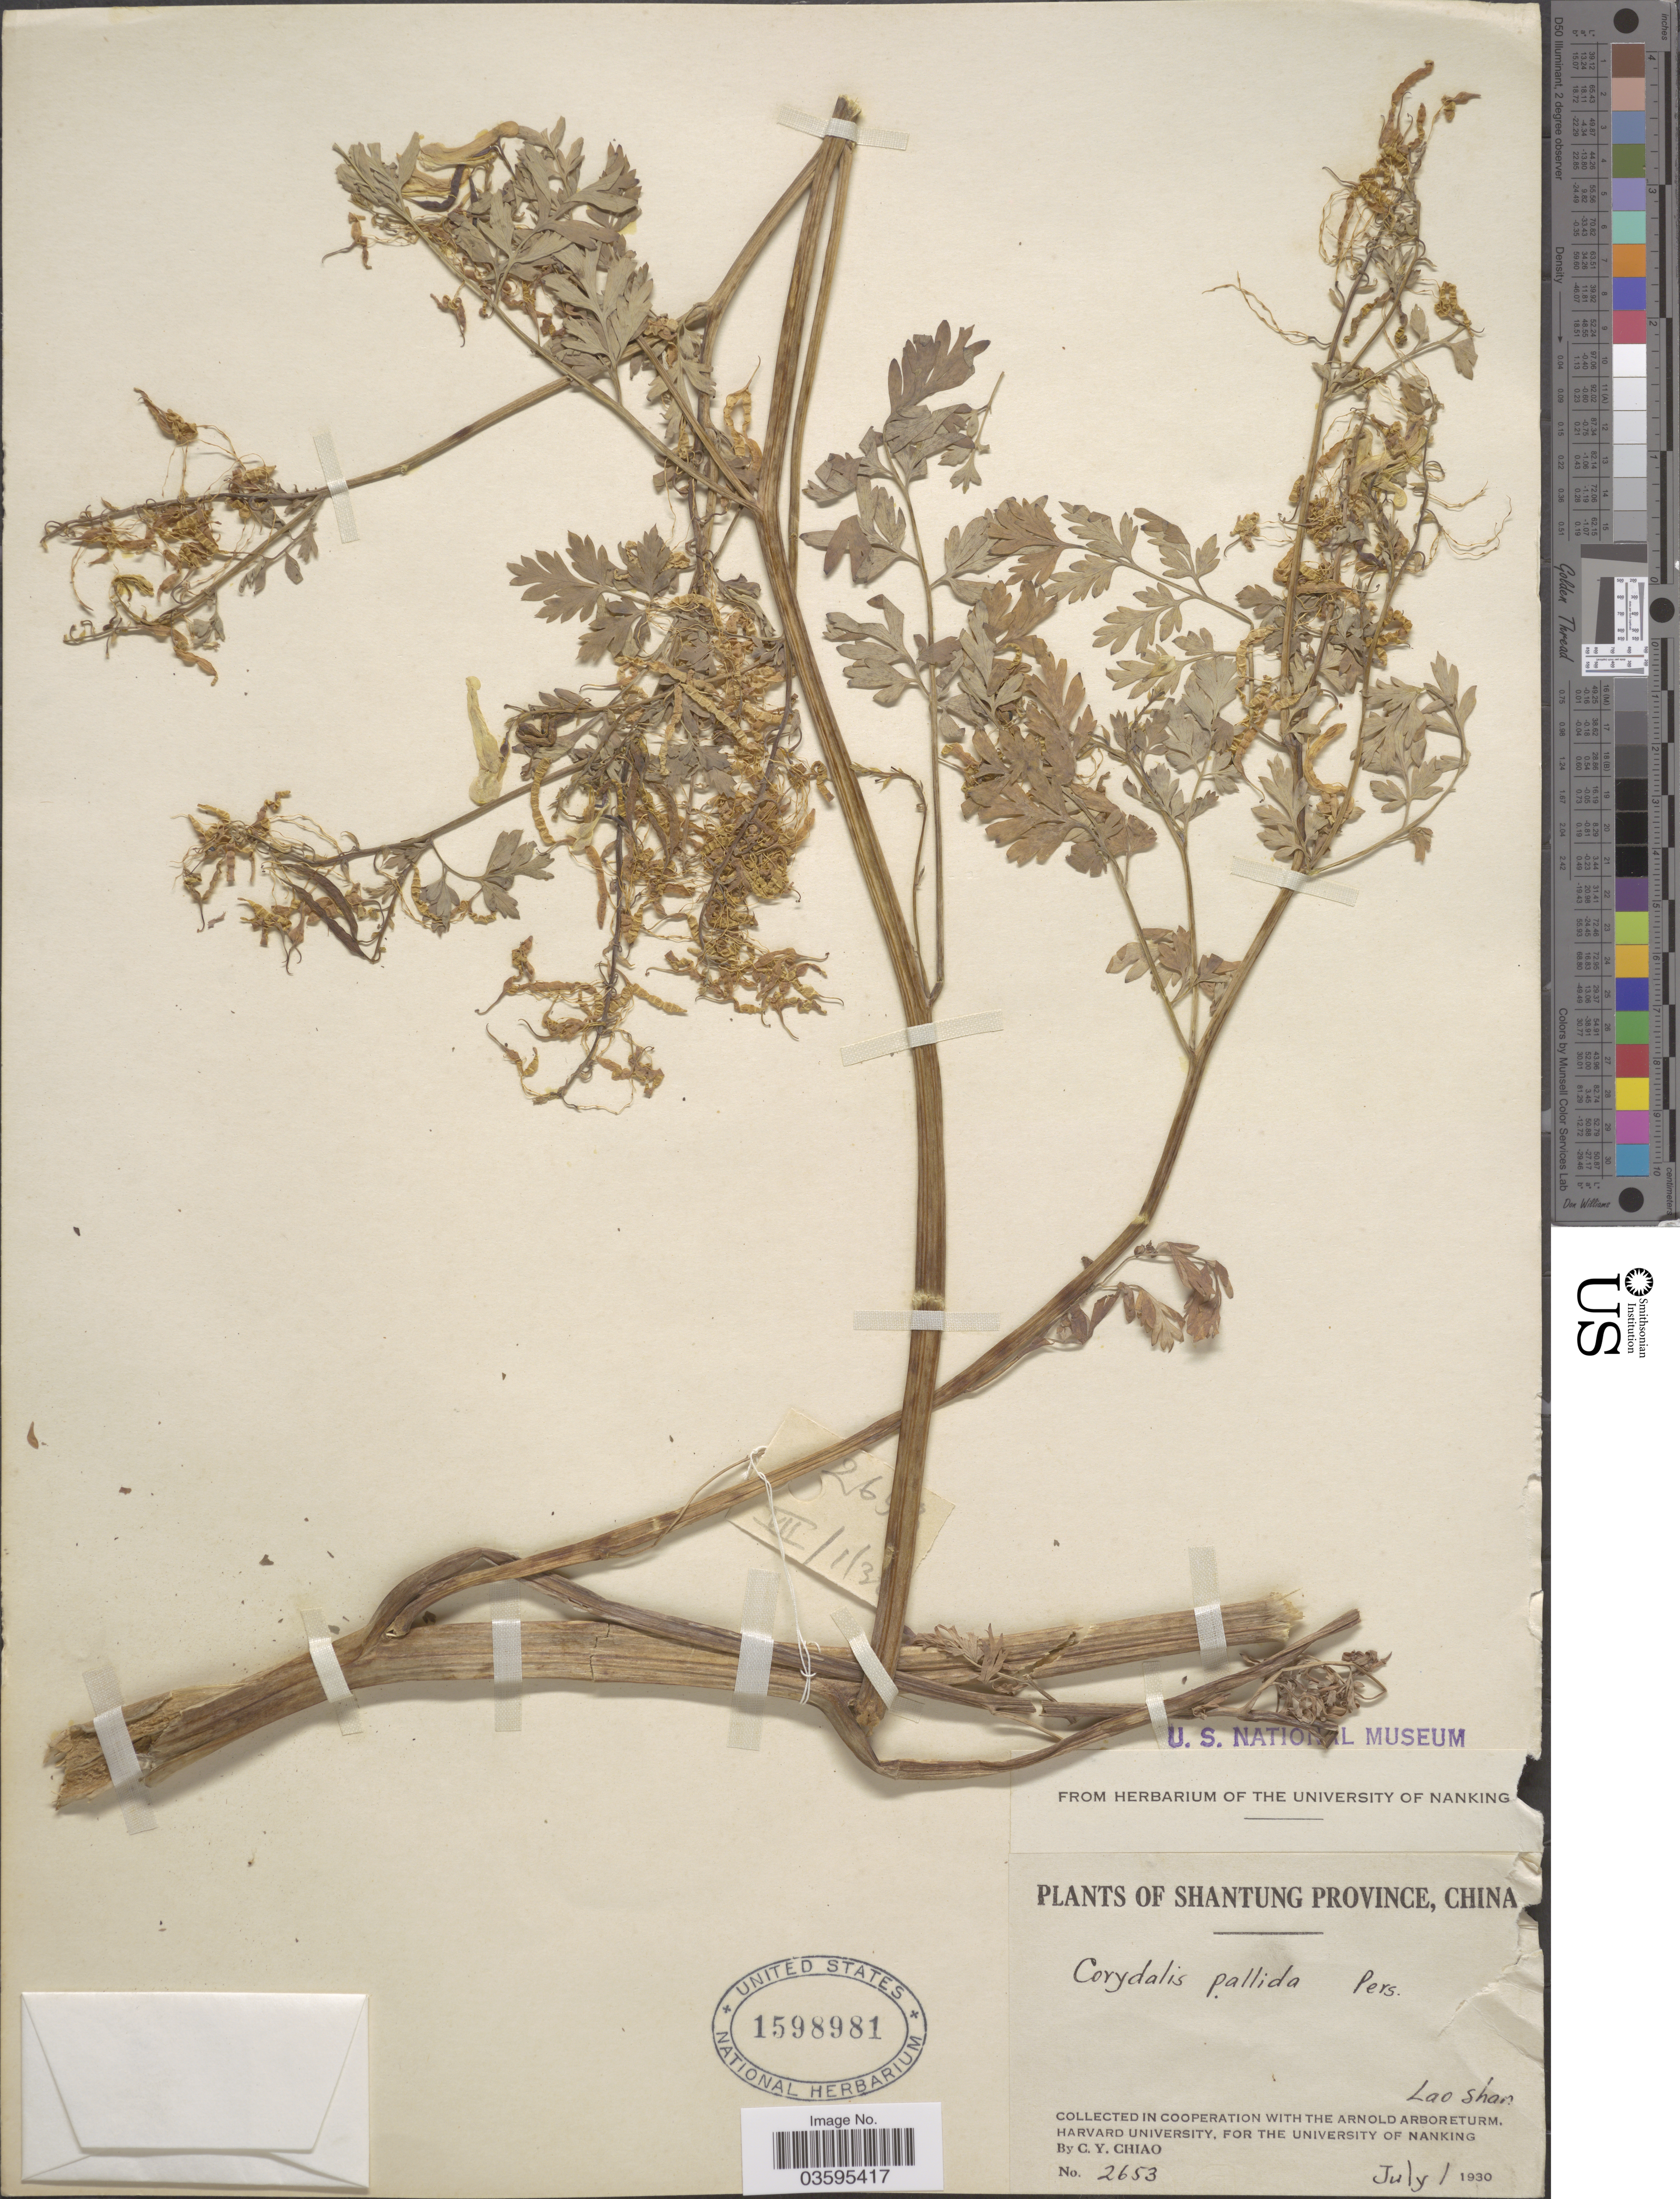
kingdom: Plantae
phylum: Tracheophyta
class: Magnoliopsida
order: Ranunculales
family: Papaveraceae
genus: Corydalis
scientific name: Corydalis pallida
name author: (Thunb.) Pers.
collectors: C. Y. Chiao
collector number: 2653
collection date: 1930-07-01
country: China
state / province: Shandong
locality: Shantung Province. Lao Shan.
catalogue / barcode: US 1598981